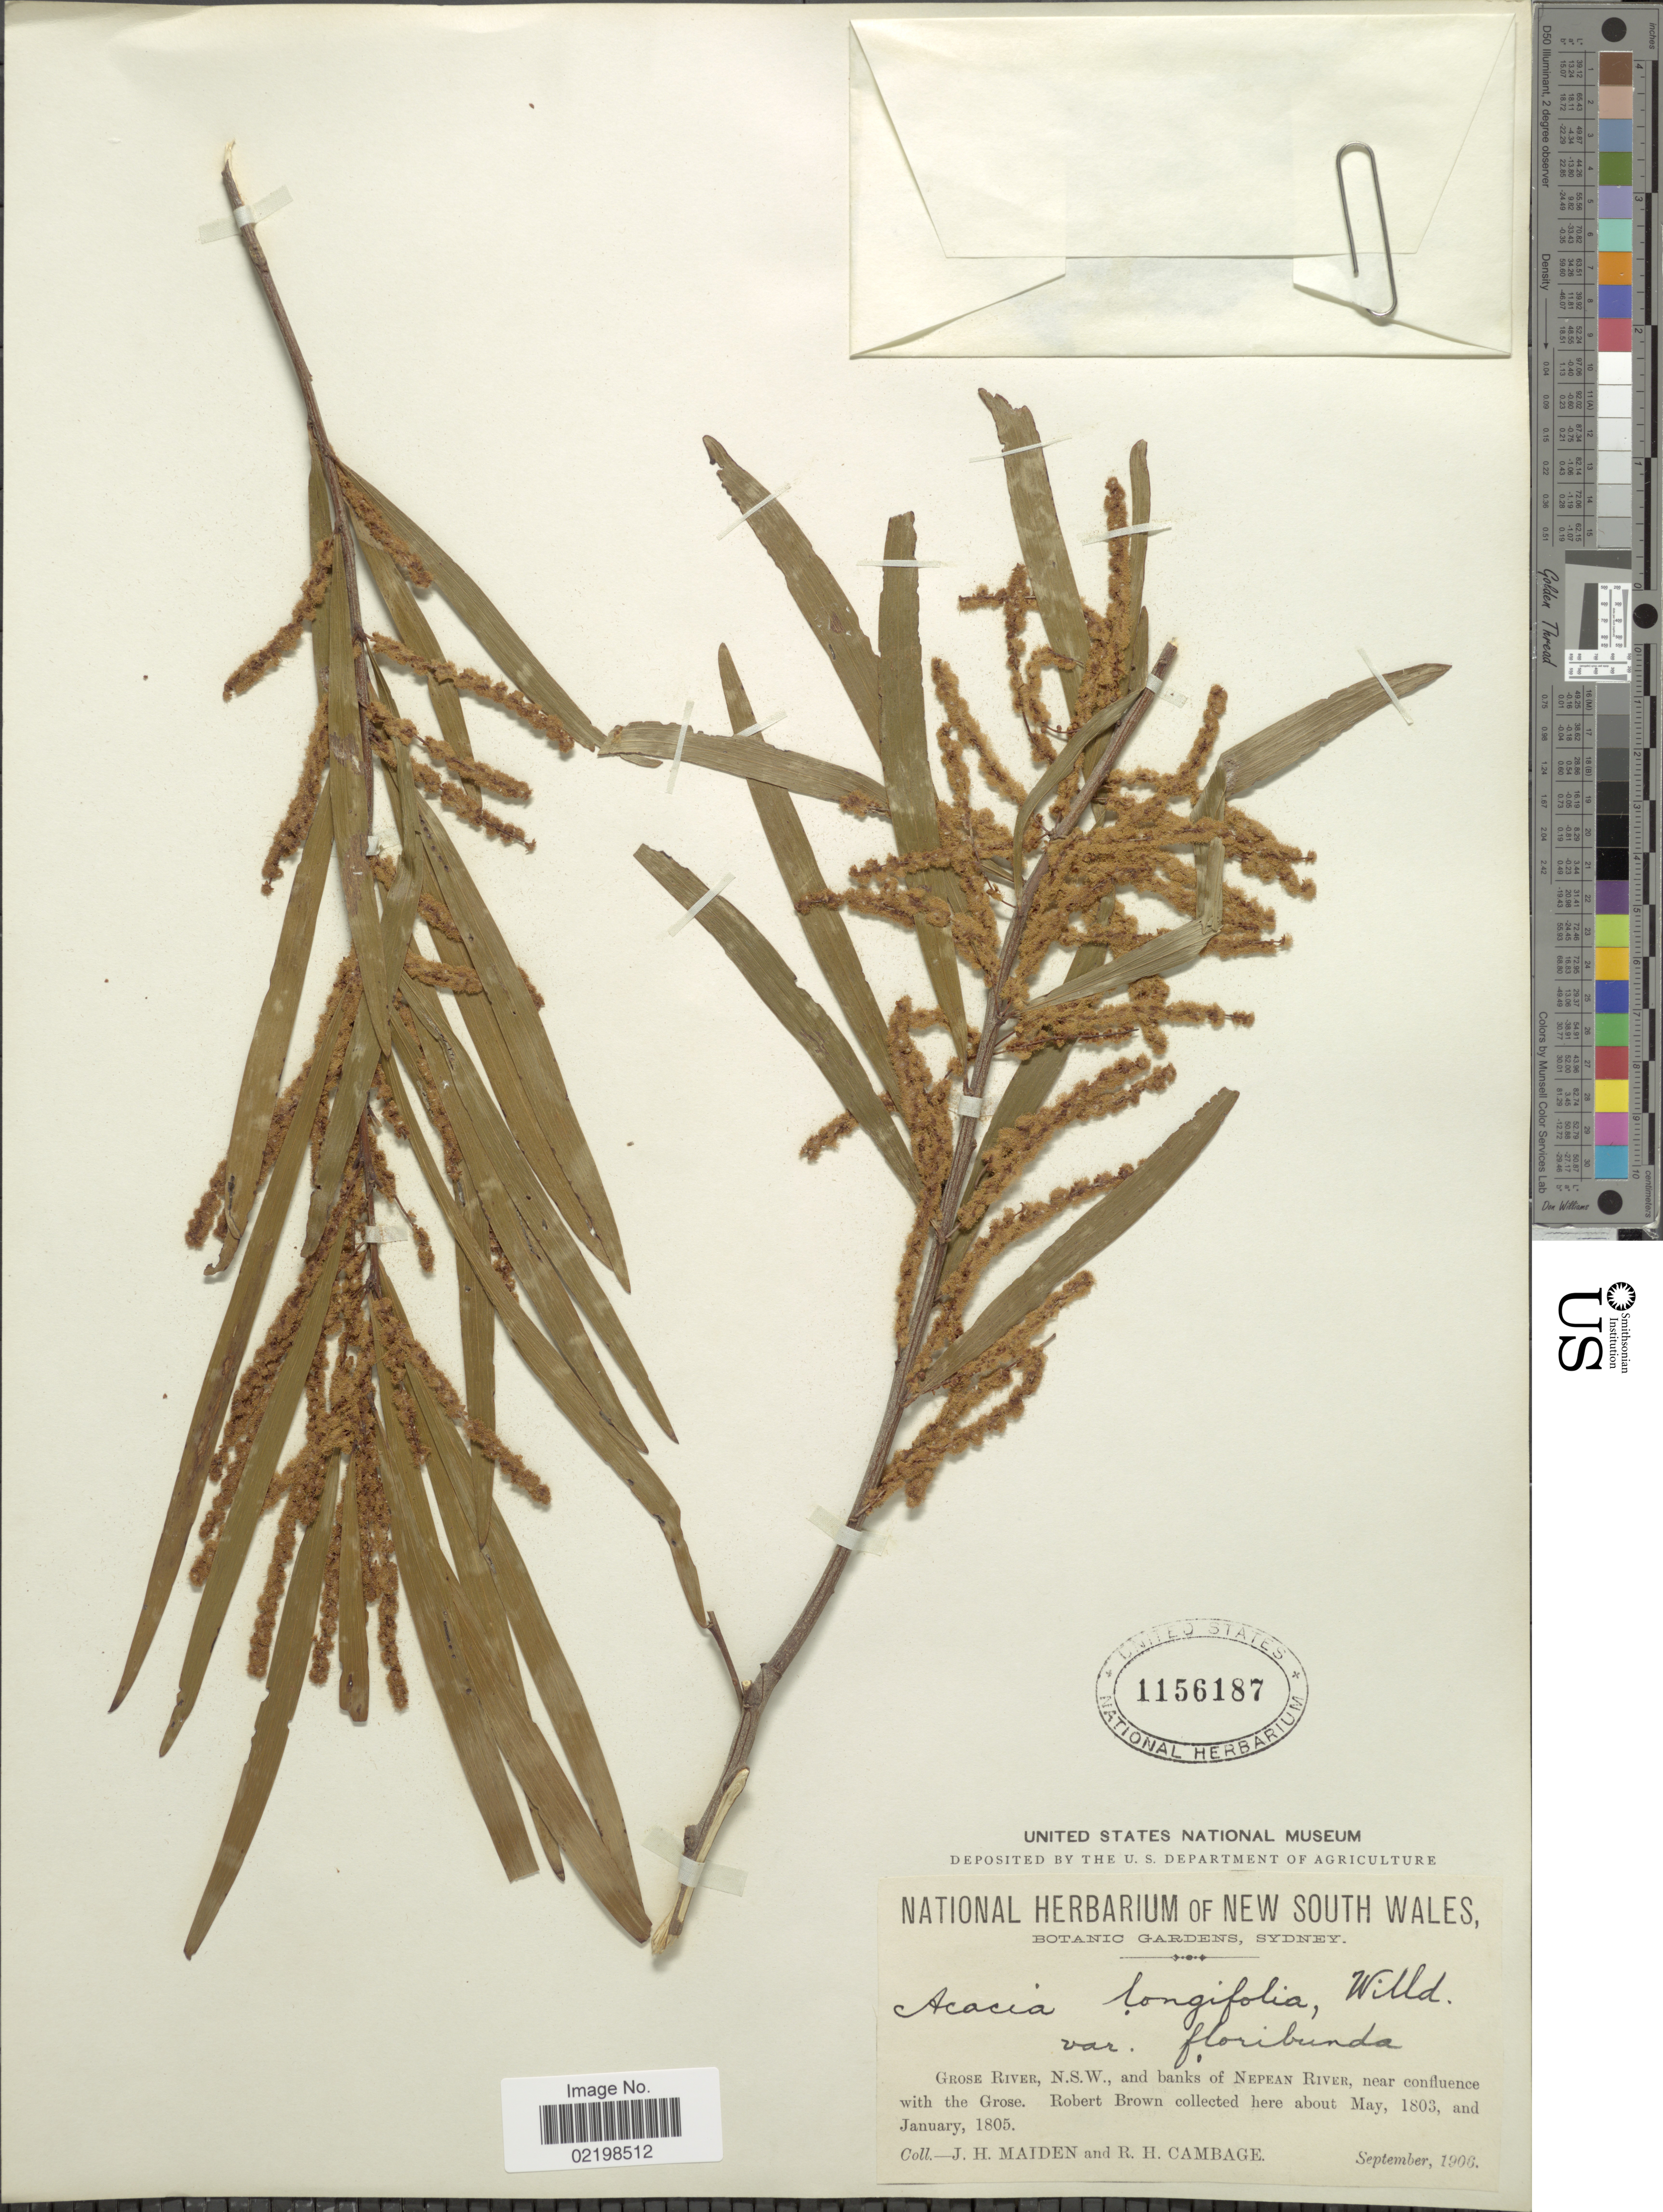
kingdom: Plantae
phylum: Tracheophyta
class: Magnoliopsida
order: Fabales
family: Fabaceae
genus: Acacia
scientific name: Acacia floribunda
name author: Willd.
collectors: J. Maiden & R. Cambage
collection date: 1906-09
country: Australia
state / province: New South Wales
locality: Grose River, N.S.W. and banks of Nepean River, near confluence with the Grose.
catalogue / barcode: US 1156187